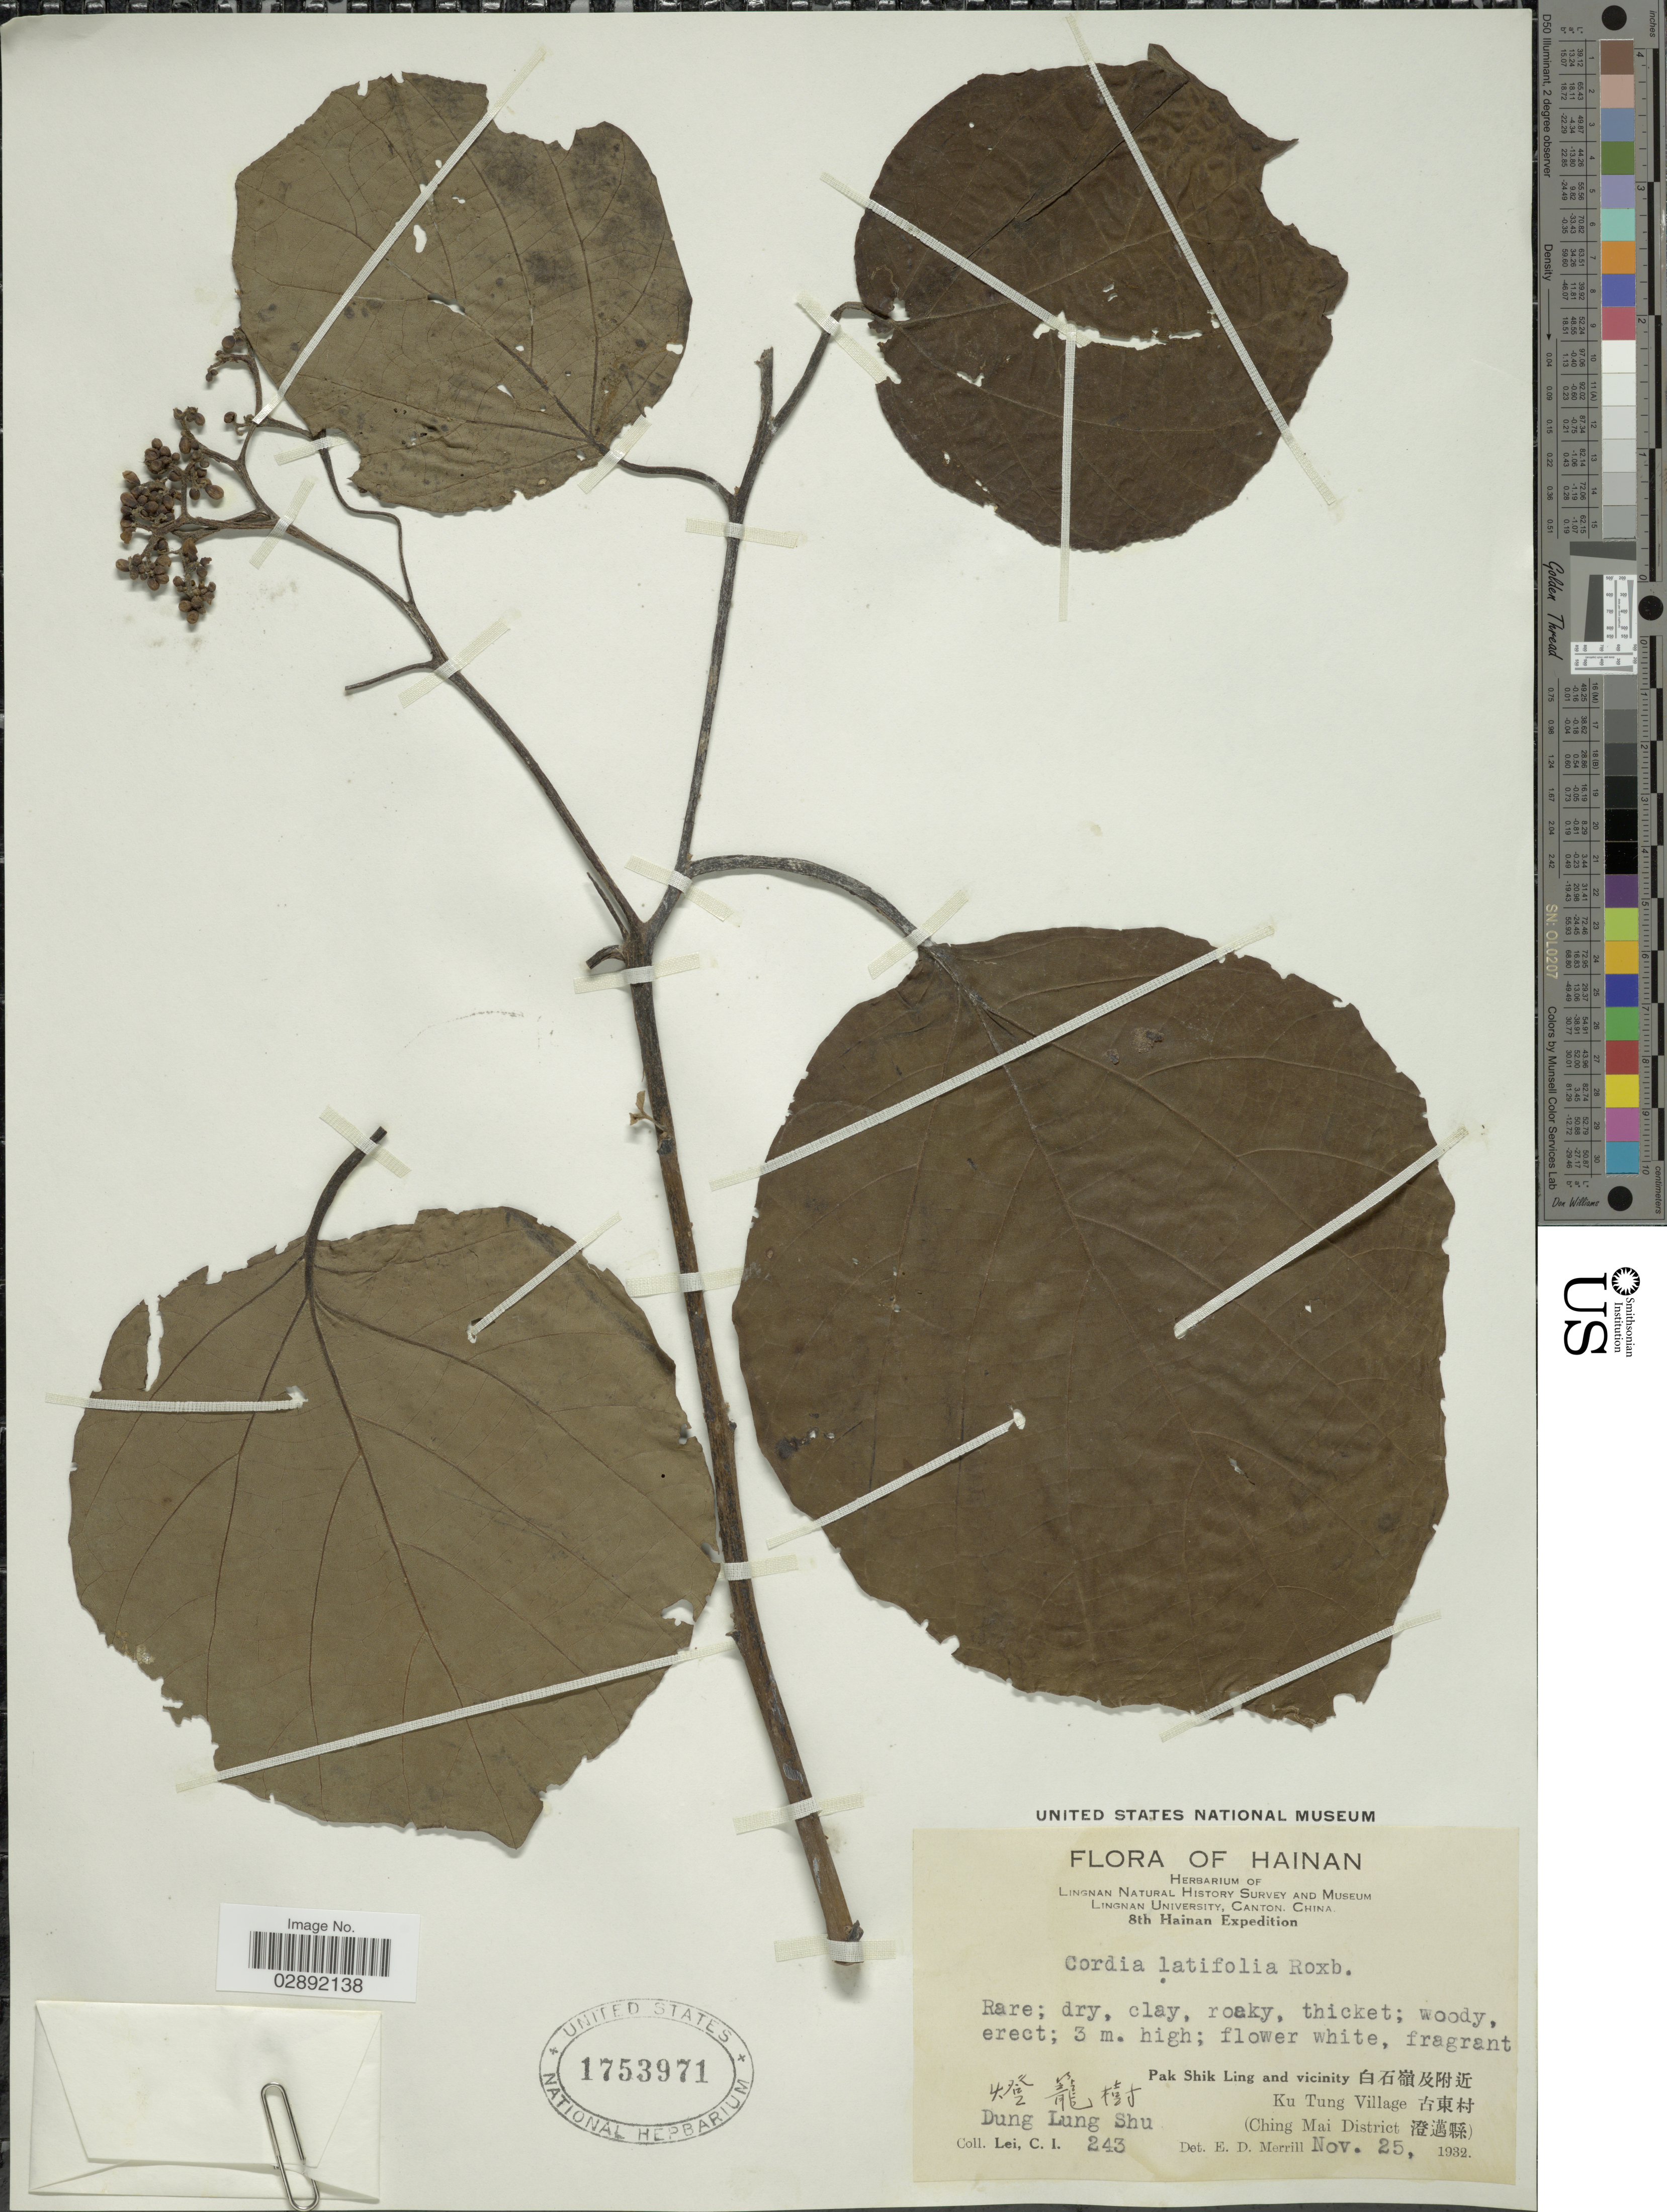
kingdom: Plantae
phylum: Tracheophyta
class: Magnoliopsida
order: Boraginales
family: Cordiaceae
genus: Cordia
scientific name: Cordia latifolia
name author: Roxb.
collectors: C. I. Lei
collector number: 243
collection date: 1932-11-25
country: China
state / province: Hainan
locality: PakShikLing and Vicinity, Ku Tung Village, (Ching Mai District), (Ching Mai District.)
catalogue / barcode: US 1753971